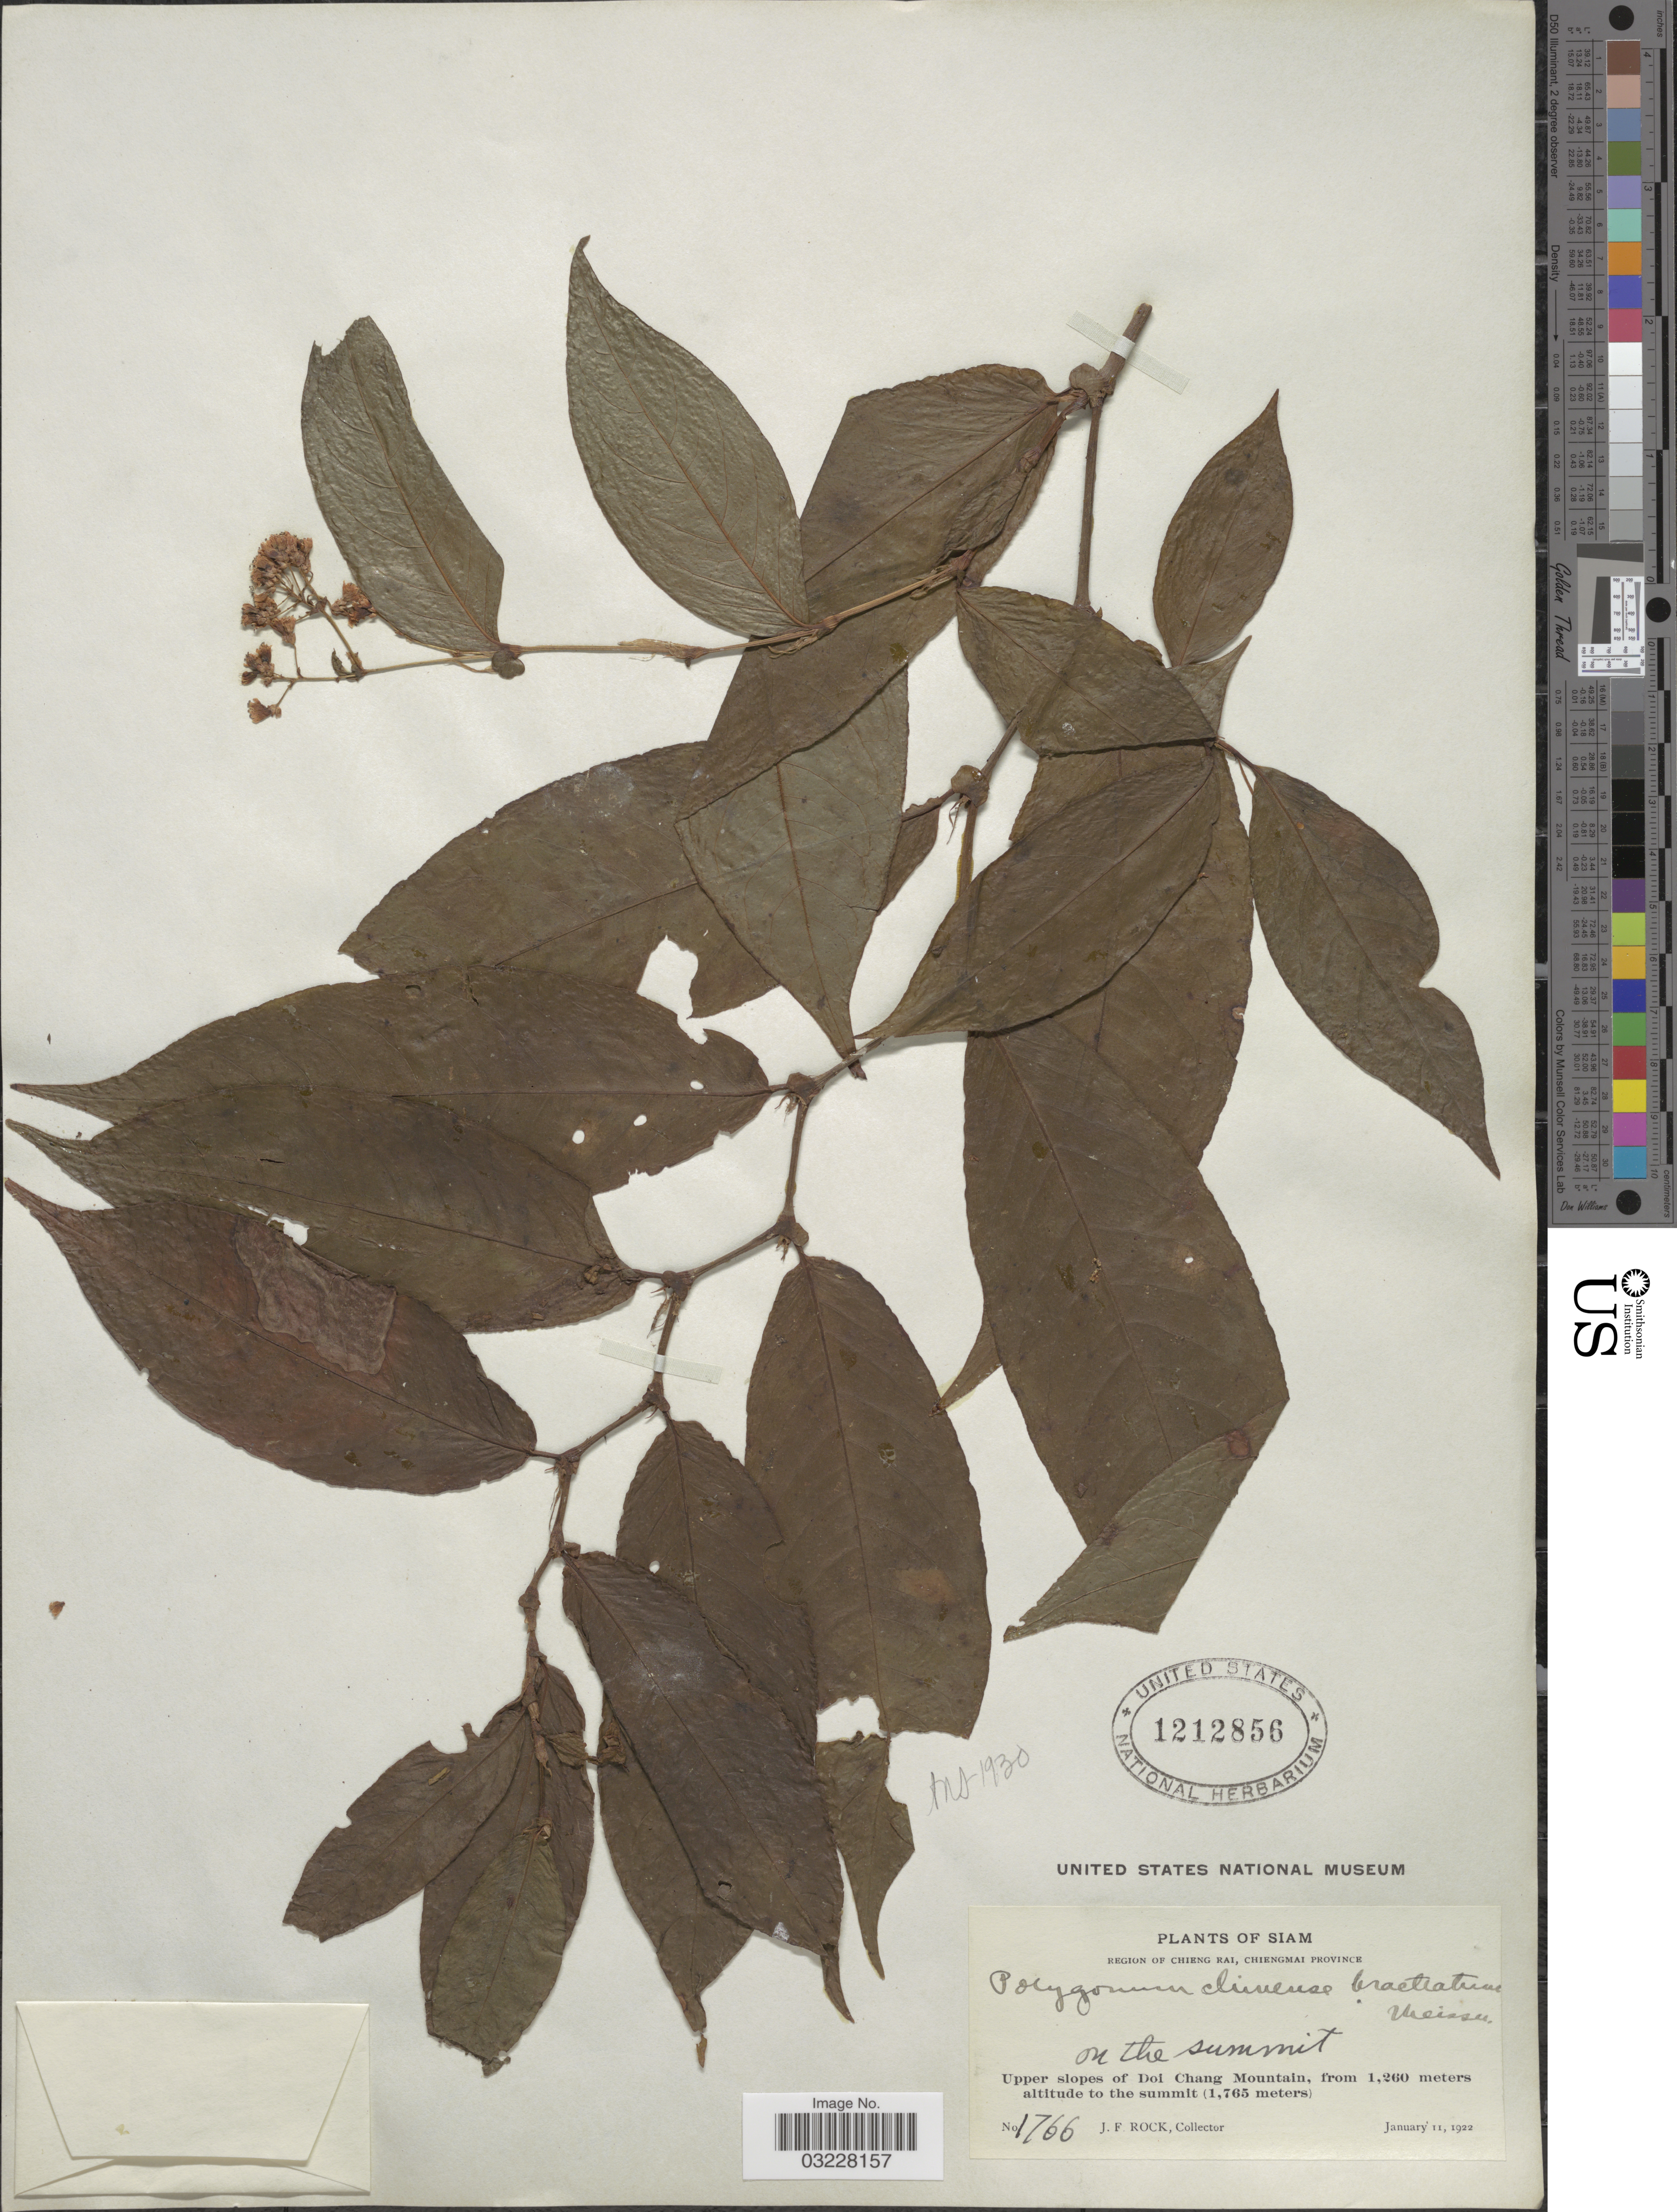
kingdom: Plantae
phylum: Tracheophyta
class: Magnoliopsida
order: Caryophyllales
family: Polygonaceae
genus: Polygonum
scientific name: Polygonum chinense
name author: L.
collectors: J. Rock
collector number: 1766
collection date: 1922-01-11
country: Thailand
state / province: Chiang Mai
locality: Siam. Region of Chieng Rai, Chiengmai Province. On the summit. Upper slopes of Doi Chang Mountain.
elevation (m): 1260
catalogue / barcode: US 1212856